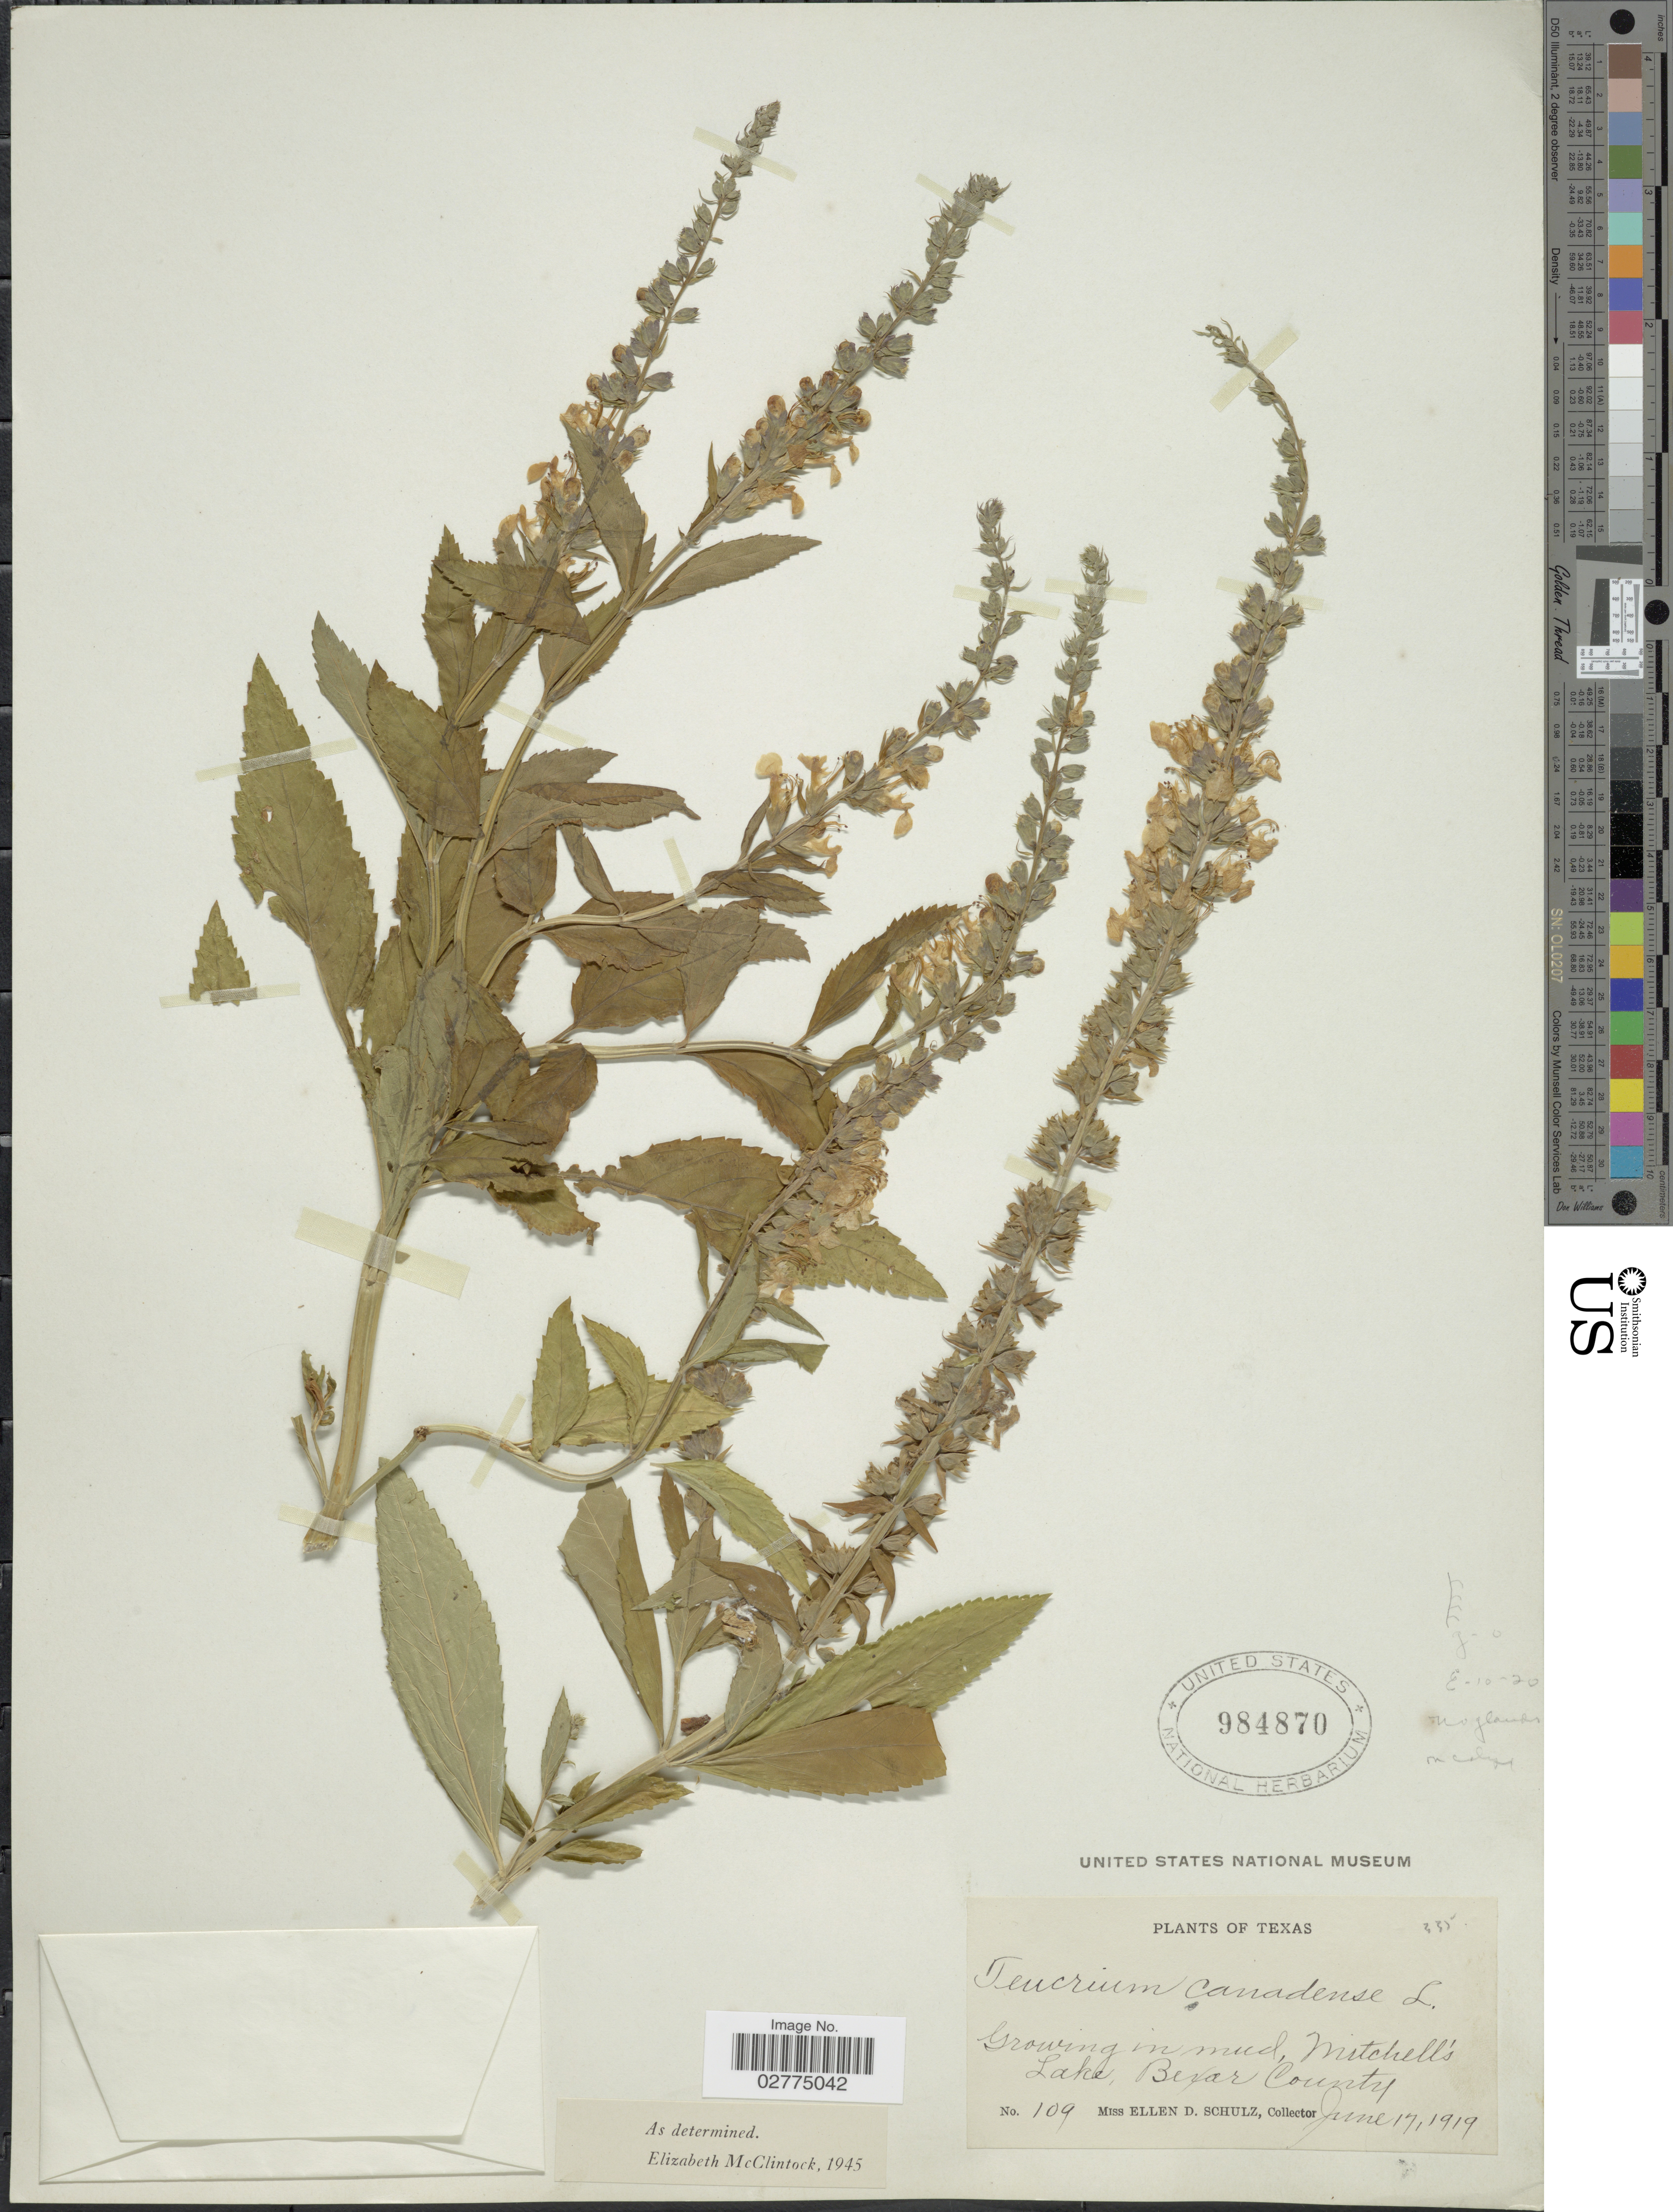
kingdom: Plantae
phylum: Tracheophyta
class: Magnoliopsida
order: Lamiales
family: Lamiaceae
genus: Teucrium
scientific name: Teucrium canadense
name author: L.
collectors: E. D. Schulz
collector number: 109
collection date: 1919-06-17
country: United States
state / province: Texas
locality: Growing in mud, Mitchell's Lake, Bexar County.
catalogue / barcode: US 984870